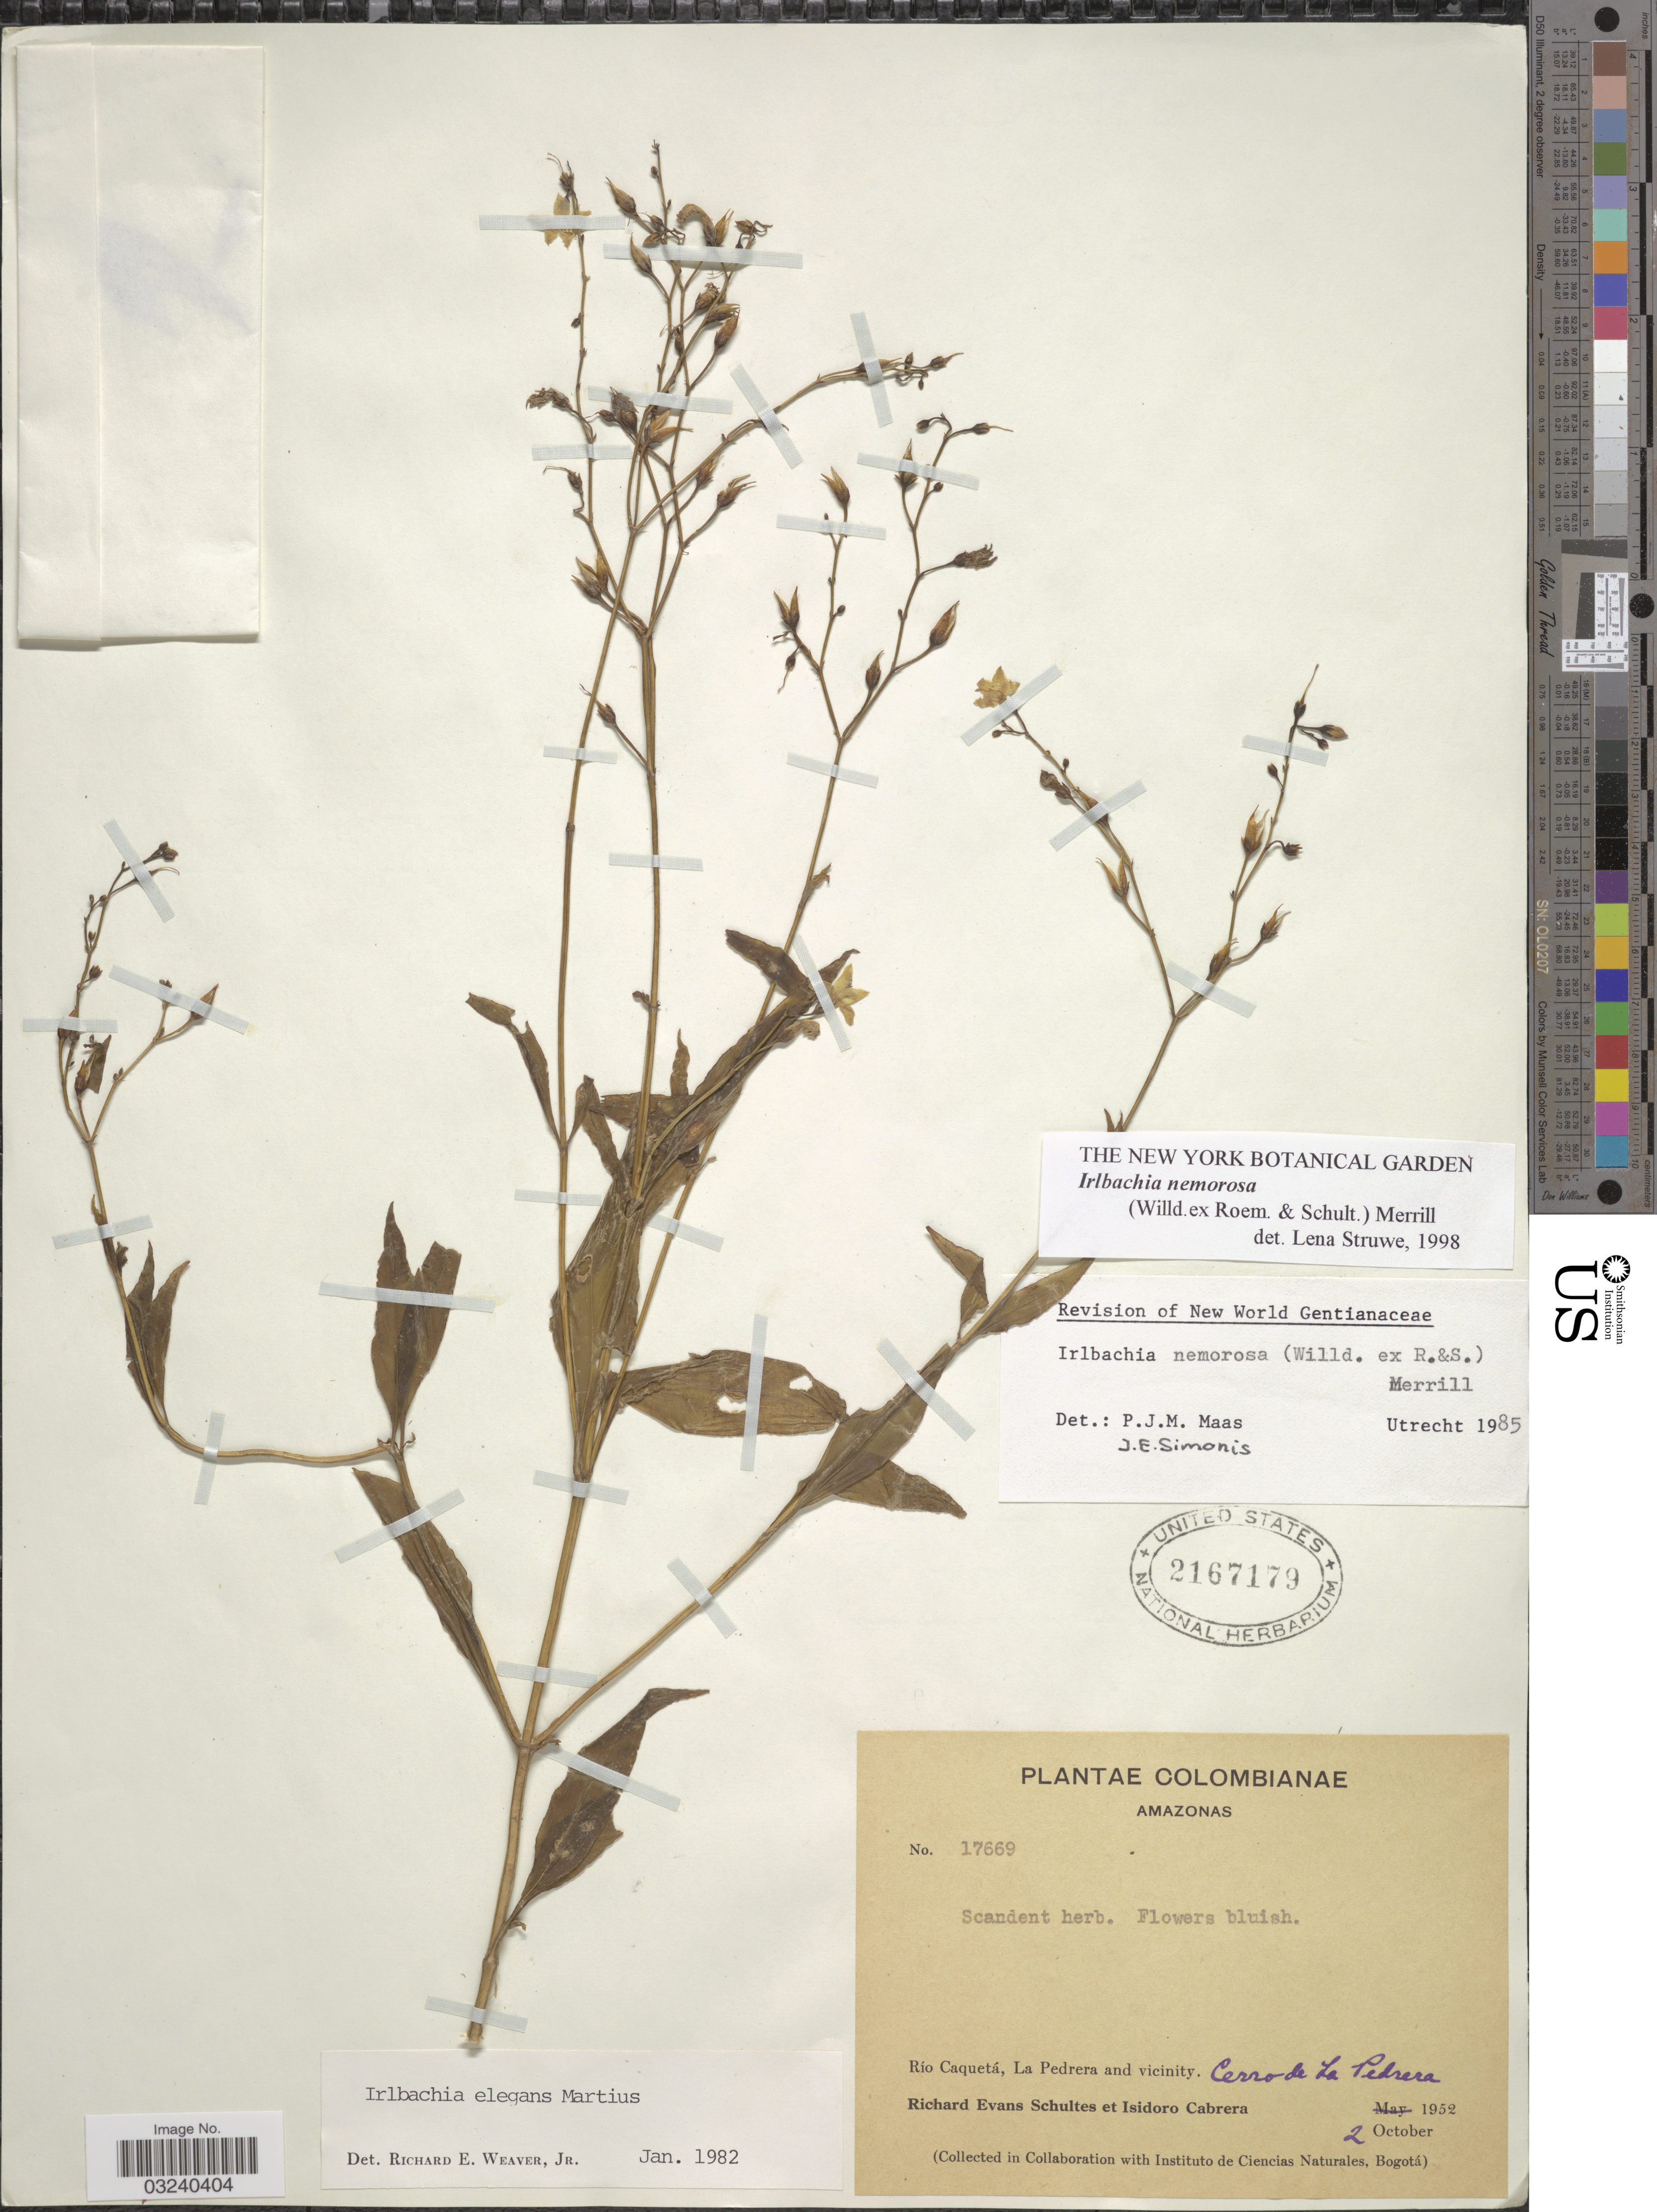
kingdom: Plantae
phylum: Tracheophyta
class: Magnoliopsida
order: Gentianales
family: Gentianaceae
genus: Irlbachia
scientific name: Irlbachia nemorosa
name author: (Willd. ex Roem. & Schult.) Merr.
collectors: R. E. Schultes & I. Cabrera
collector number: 17669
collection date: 1952-10-02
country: Colombia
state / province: Amazônas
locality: Río Caquetá, La Pedrera and vicinity. Cerro de la Pedrera.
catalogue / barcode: US 2167179